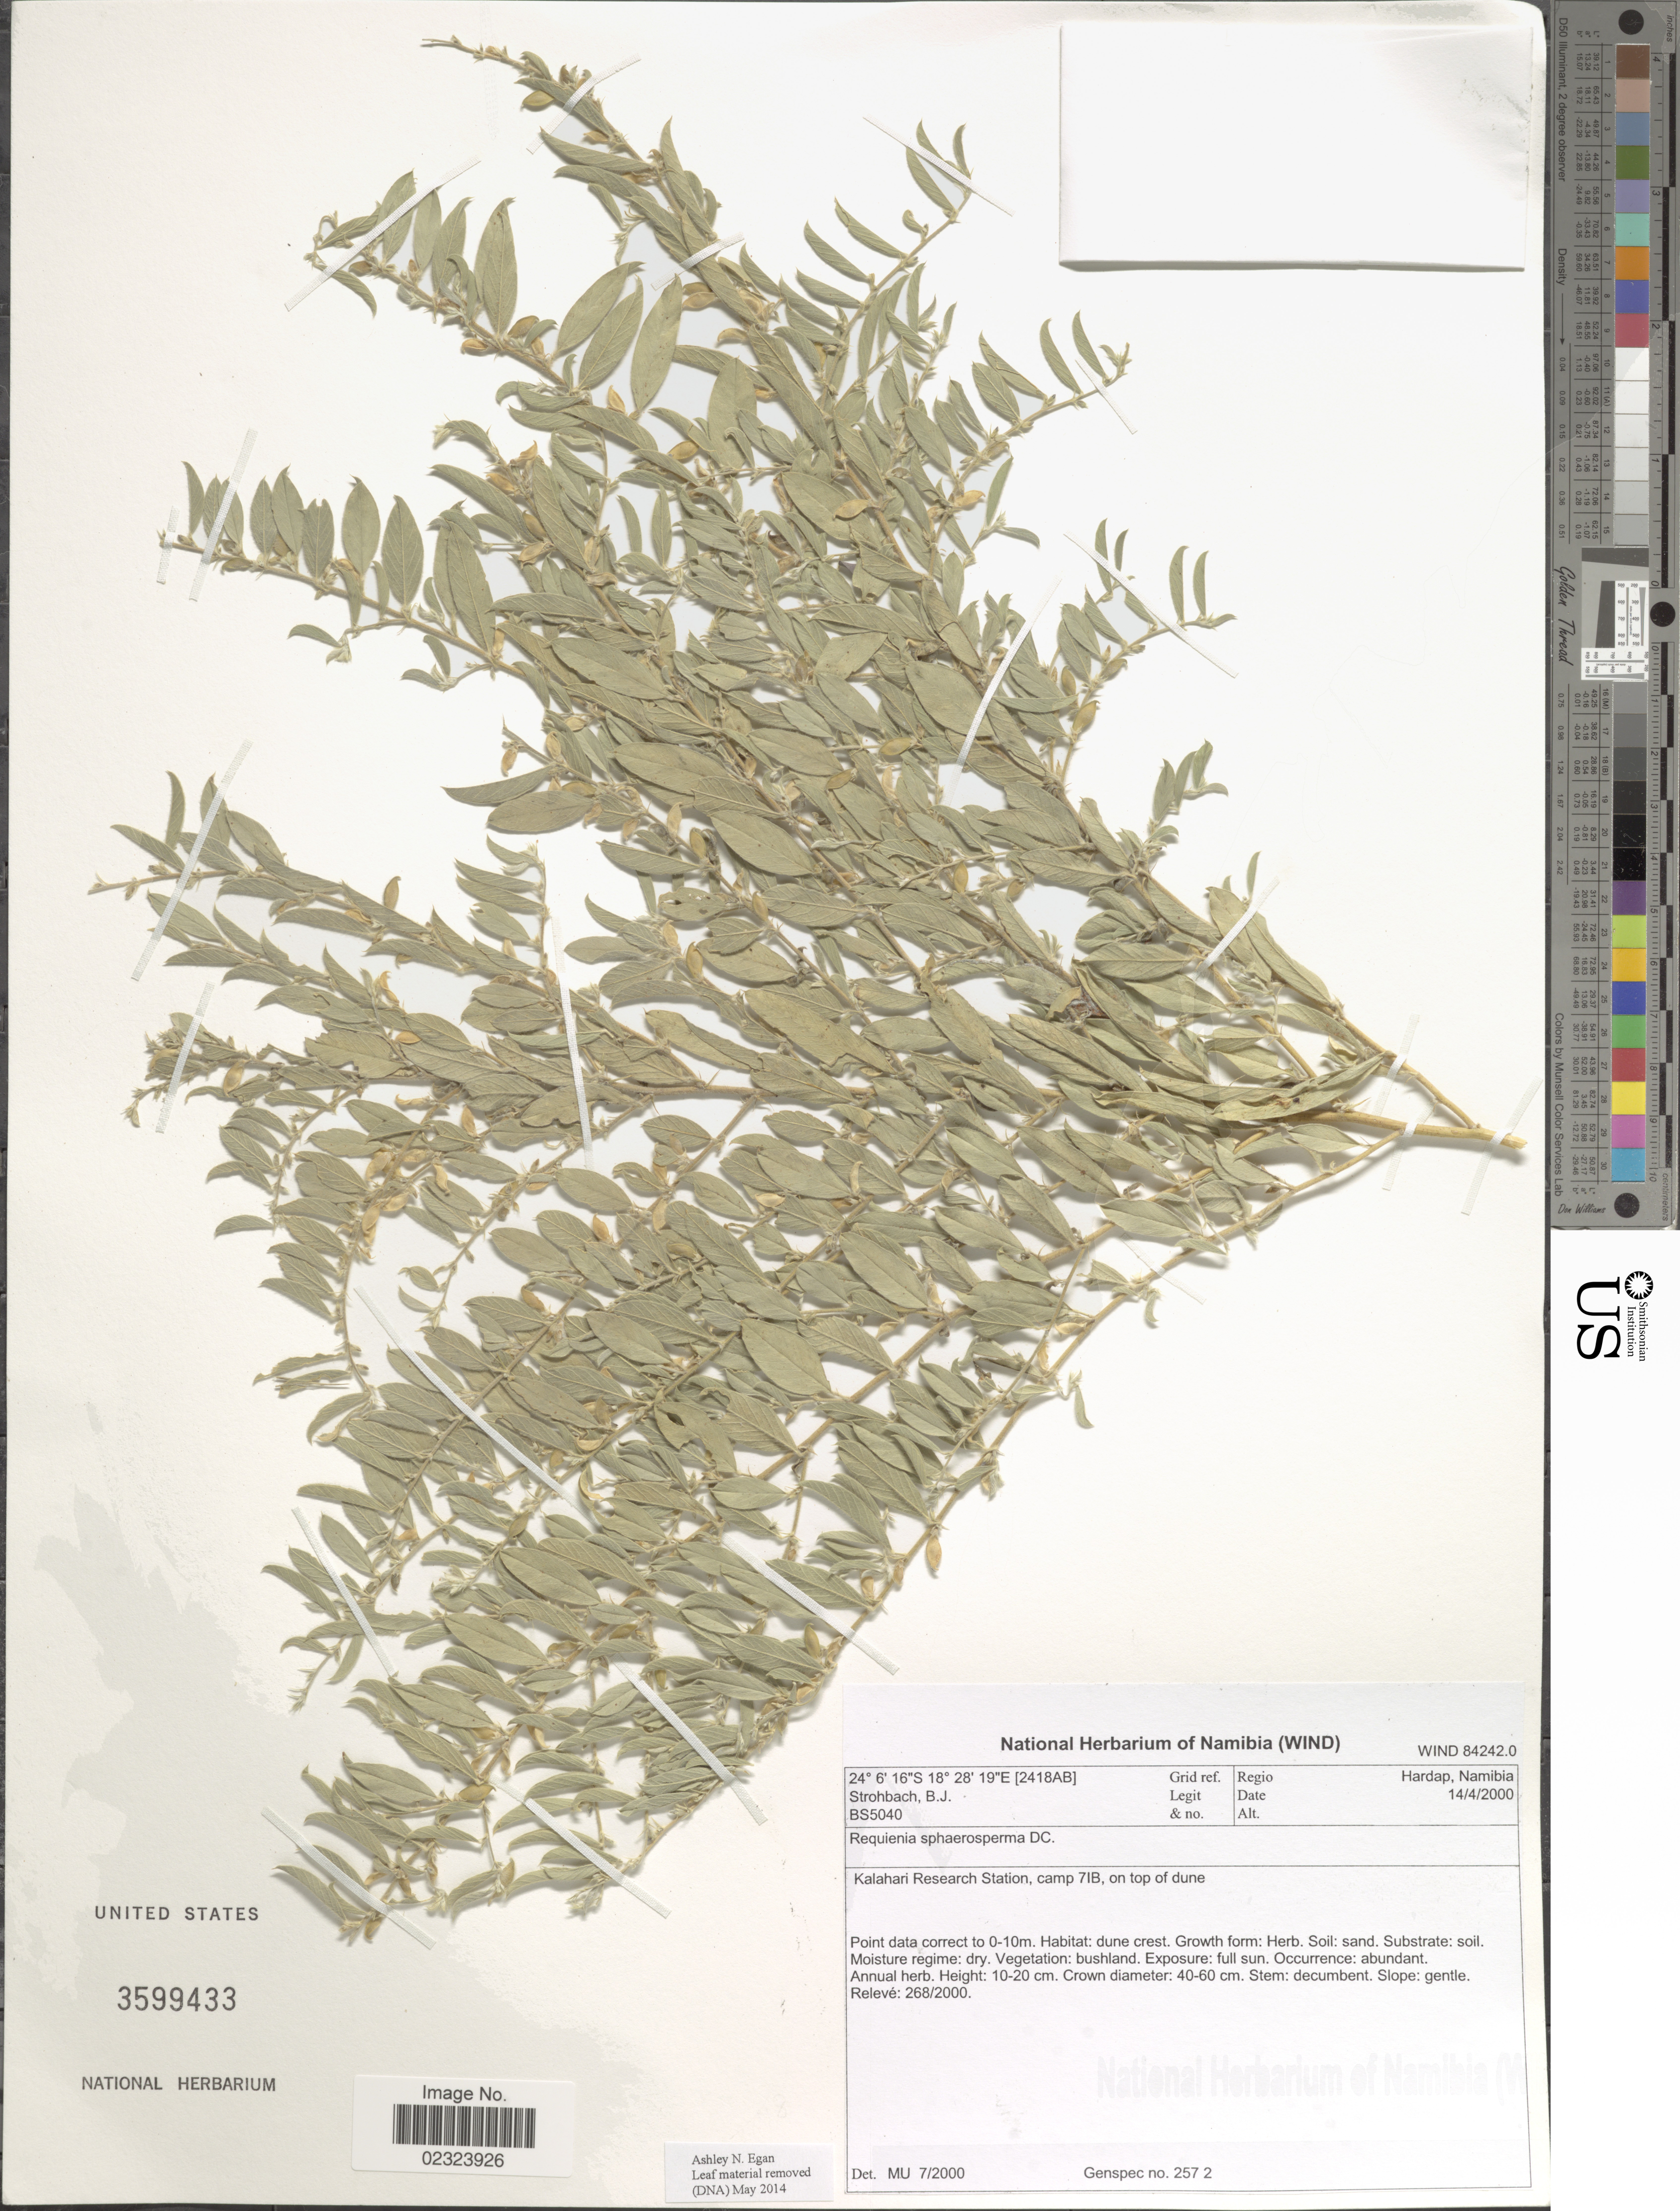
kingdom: Plantae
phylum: Tracheophyta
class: Magnoliopsida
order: Fabales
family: Fabaceae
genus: Requienia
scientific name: Requienia sphaerosperma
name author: DC.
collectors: B. Strohbach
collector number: BS5040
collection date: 2000-04-14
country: Namibia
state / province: Hardap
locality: Kalahari Research Station, camp 7IB, on top of dune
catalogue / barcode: US 3599433